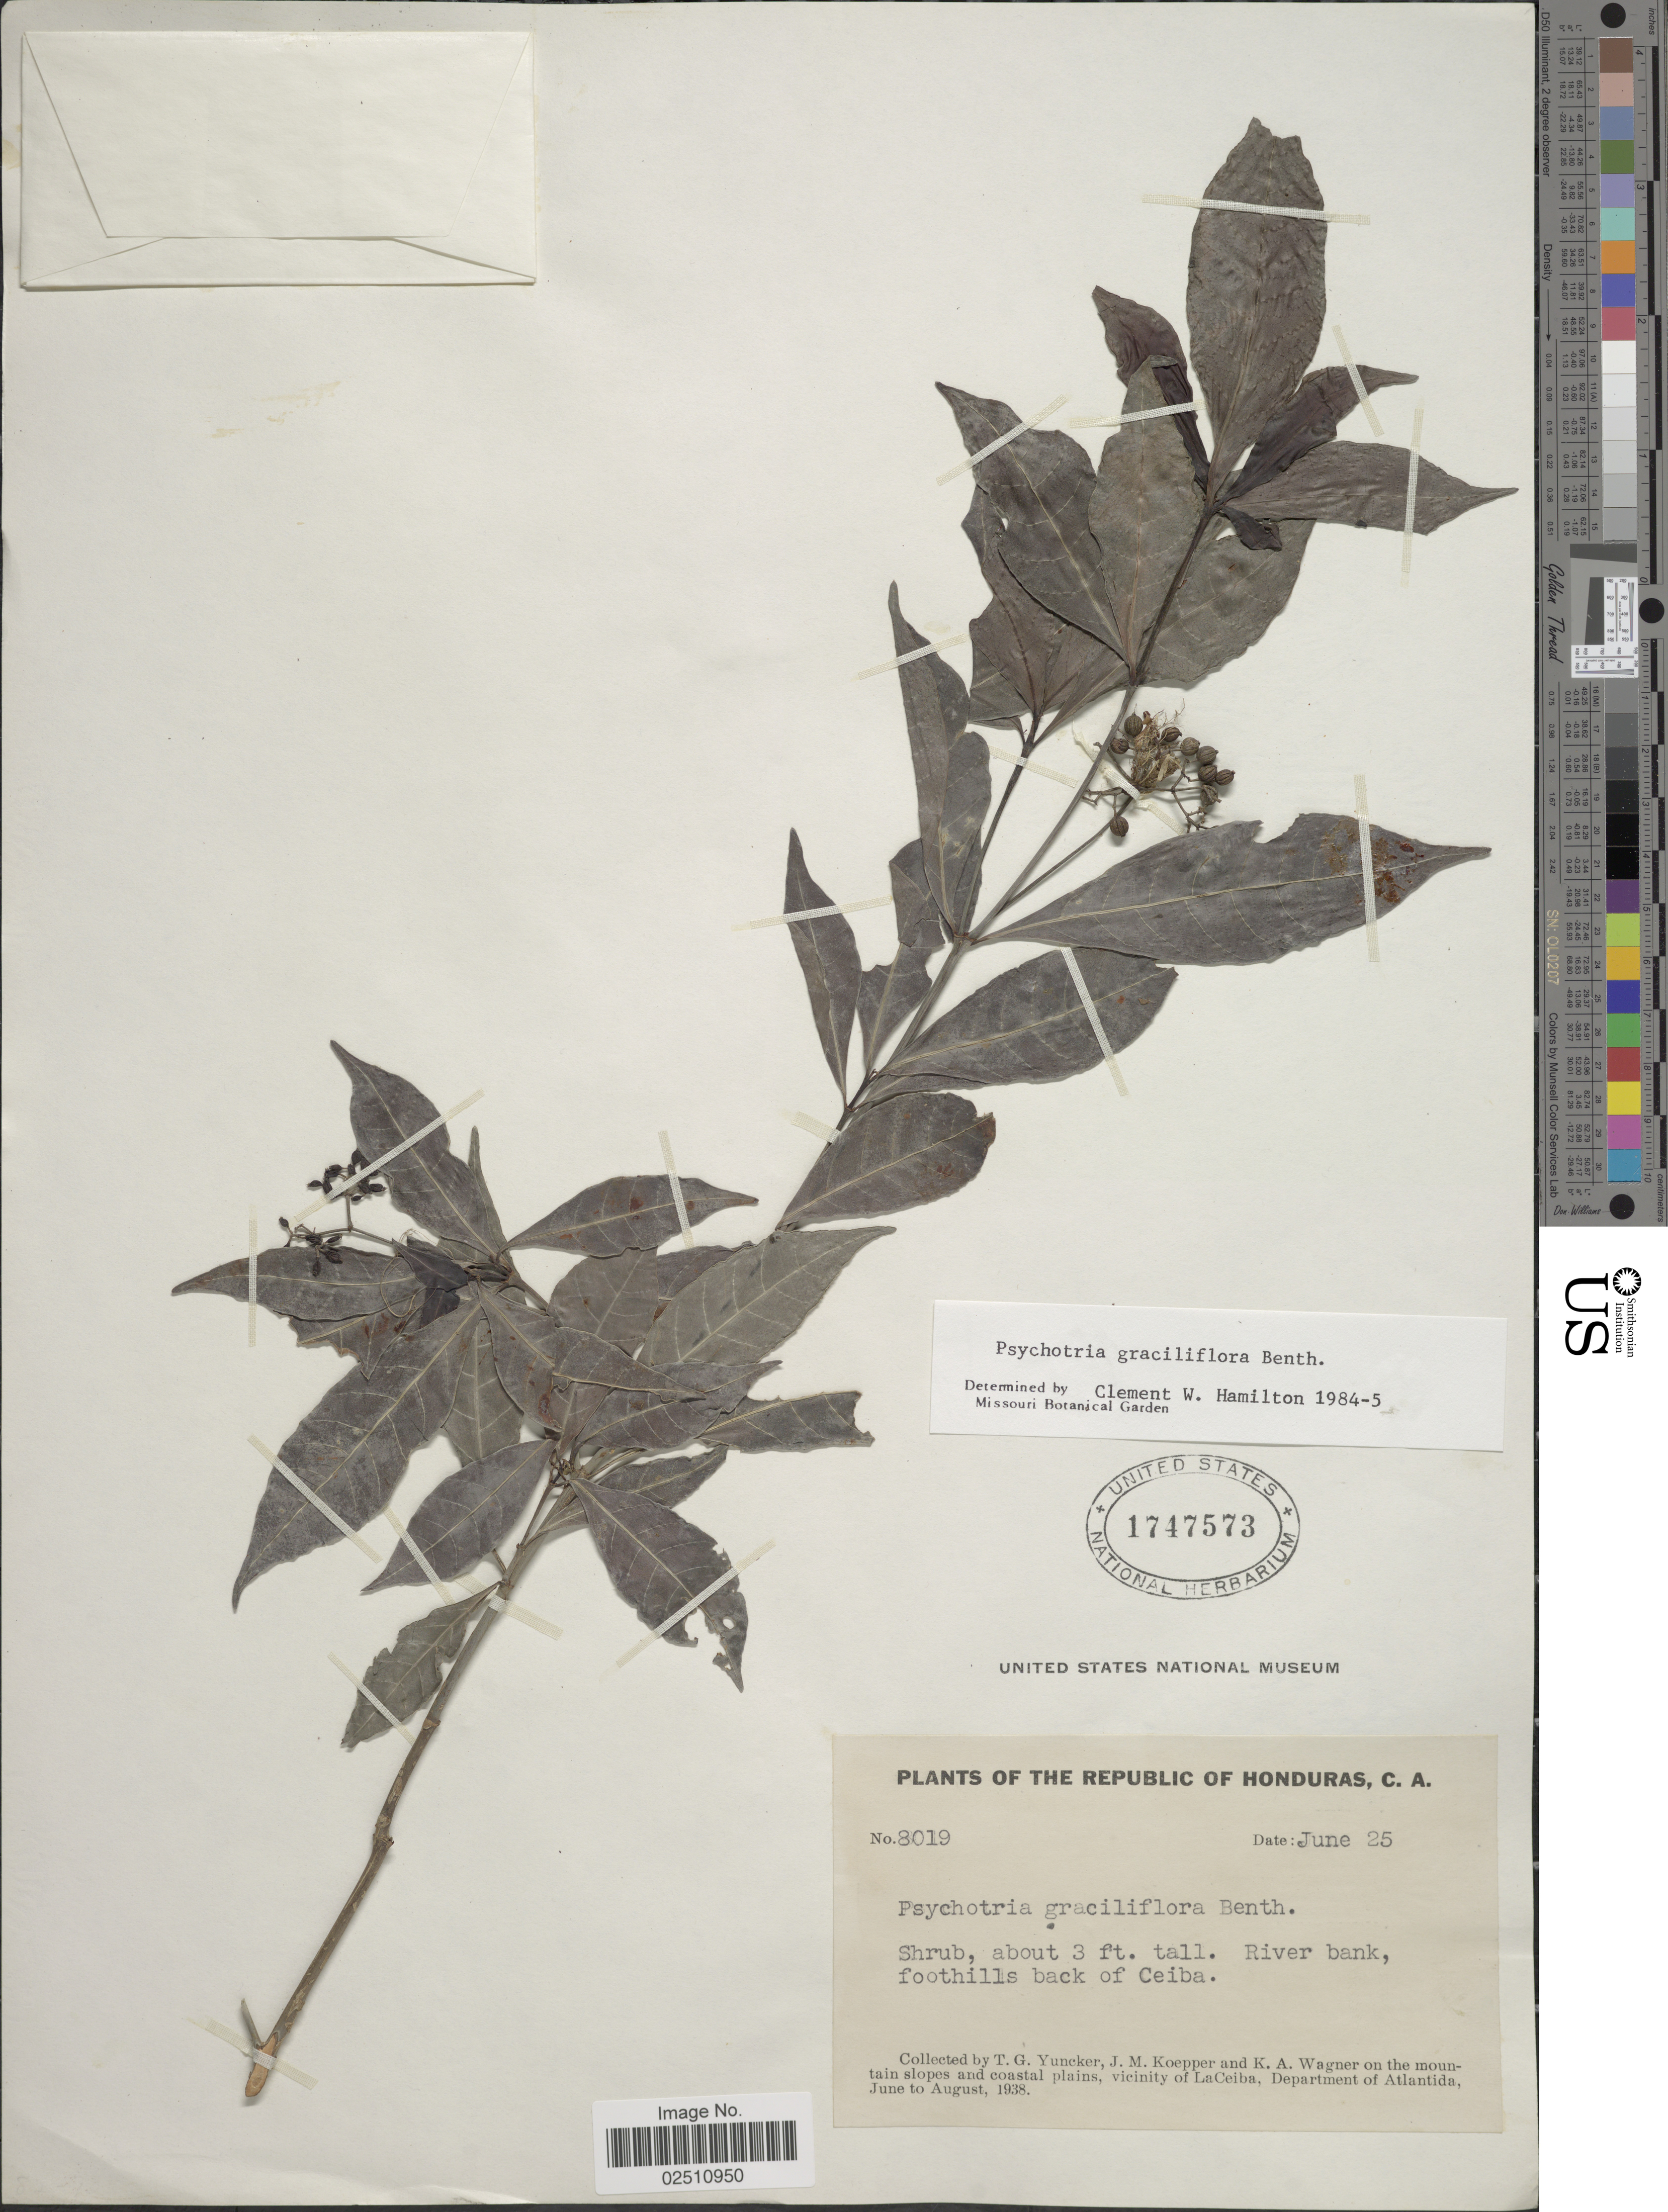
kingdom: Plantae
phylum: Tracheophyta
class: Magnoliopsida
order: Gentianales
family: Rubiaceae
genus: Psychotria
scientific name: Psychotria graciliflora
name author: Benth.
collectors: T. G. Yuncker, J. M. Koepper & K. A. Wagner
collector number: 8019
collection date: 1938-06-25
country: Honduras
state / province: Atlántida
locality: On the mountain slopes and coastal plains, vicinity of La Ceiba, River bank, foothills back of Ceiba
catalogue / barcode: US 1747573